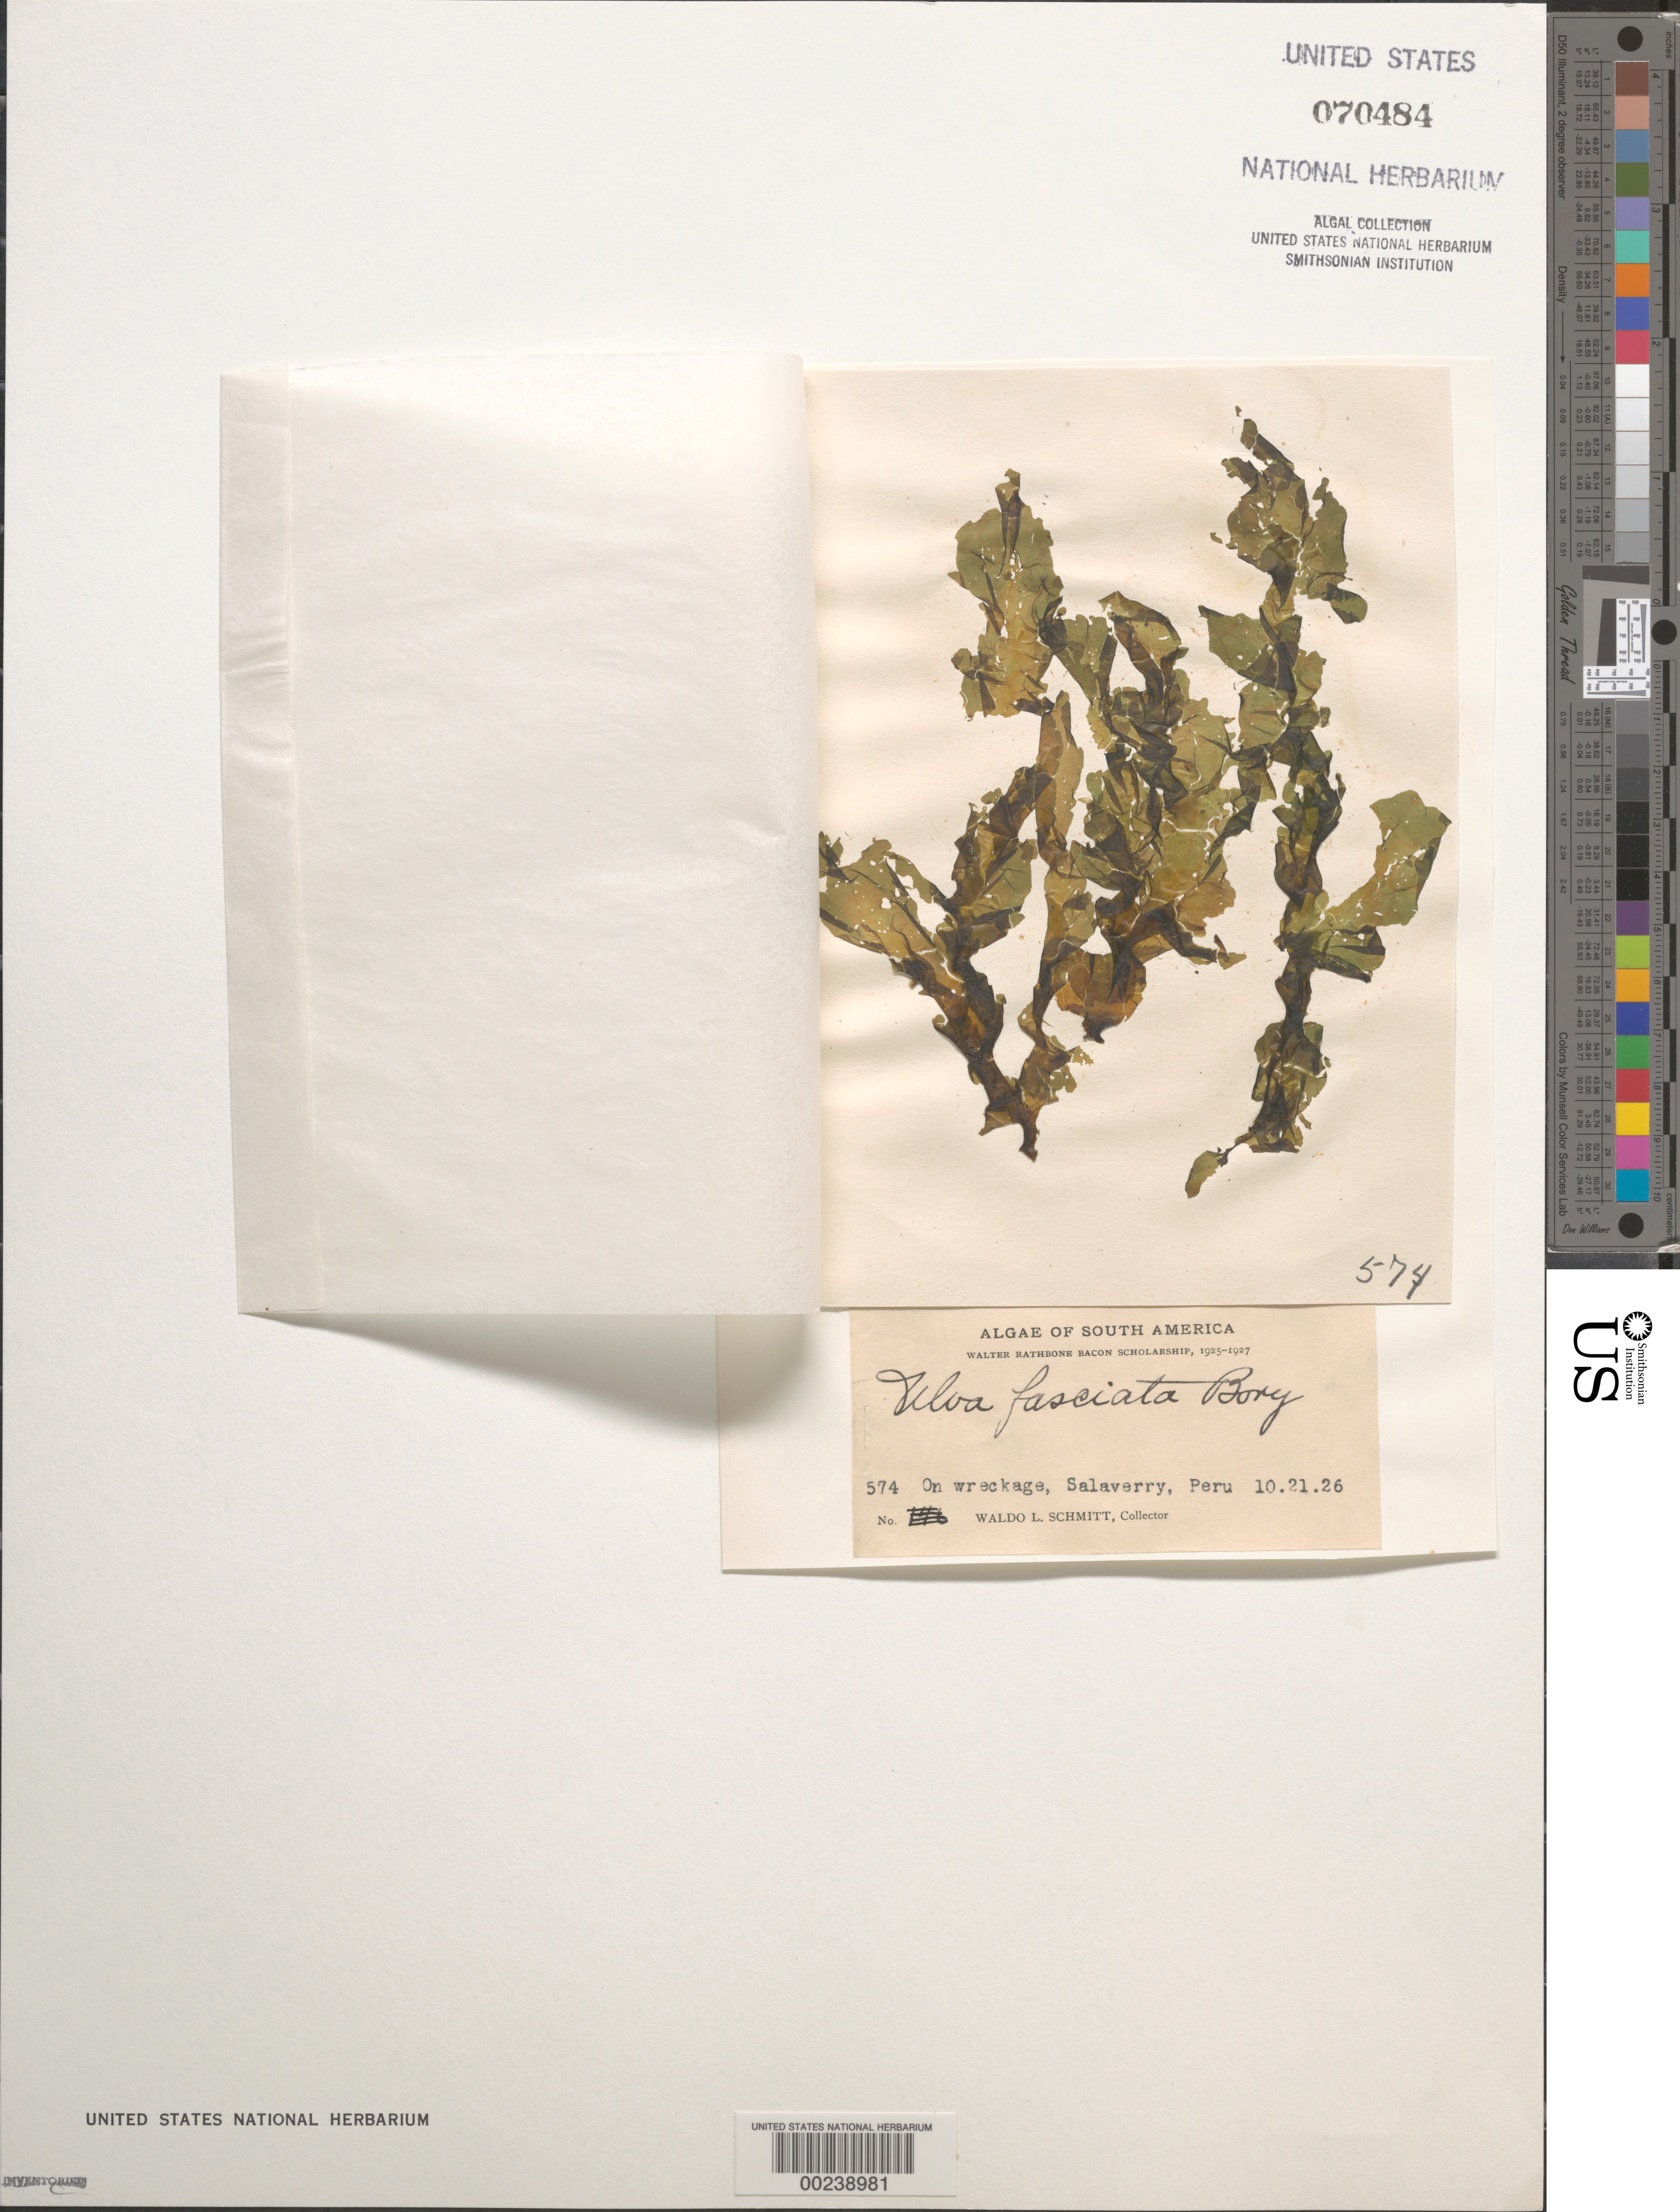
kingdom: Plantae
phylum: Chlorophyta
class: Ulvophyceae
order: Ulvales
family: Ulvaceae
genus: Ulva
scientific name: Ulva lactuca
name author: L.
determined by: Algae name updating Project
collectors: W. L. Schmitt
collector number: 574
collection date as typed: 21 Oct 1926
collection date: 1926-10-21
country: Peru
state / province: La Libertad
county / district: Trujillo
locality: Salaverry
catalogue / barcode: US 70484